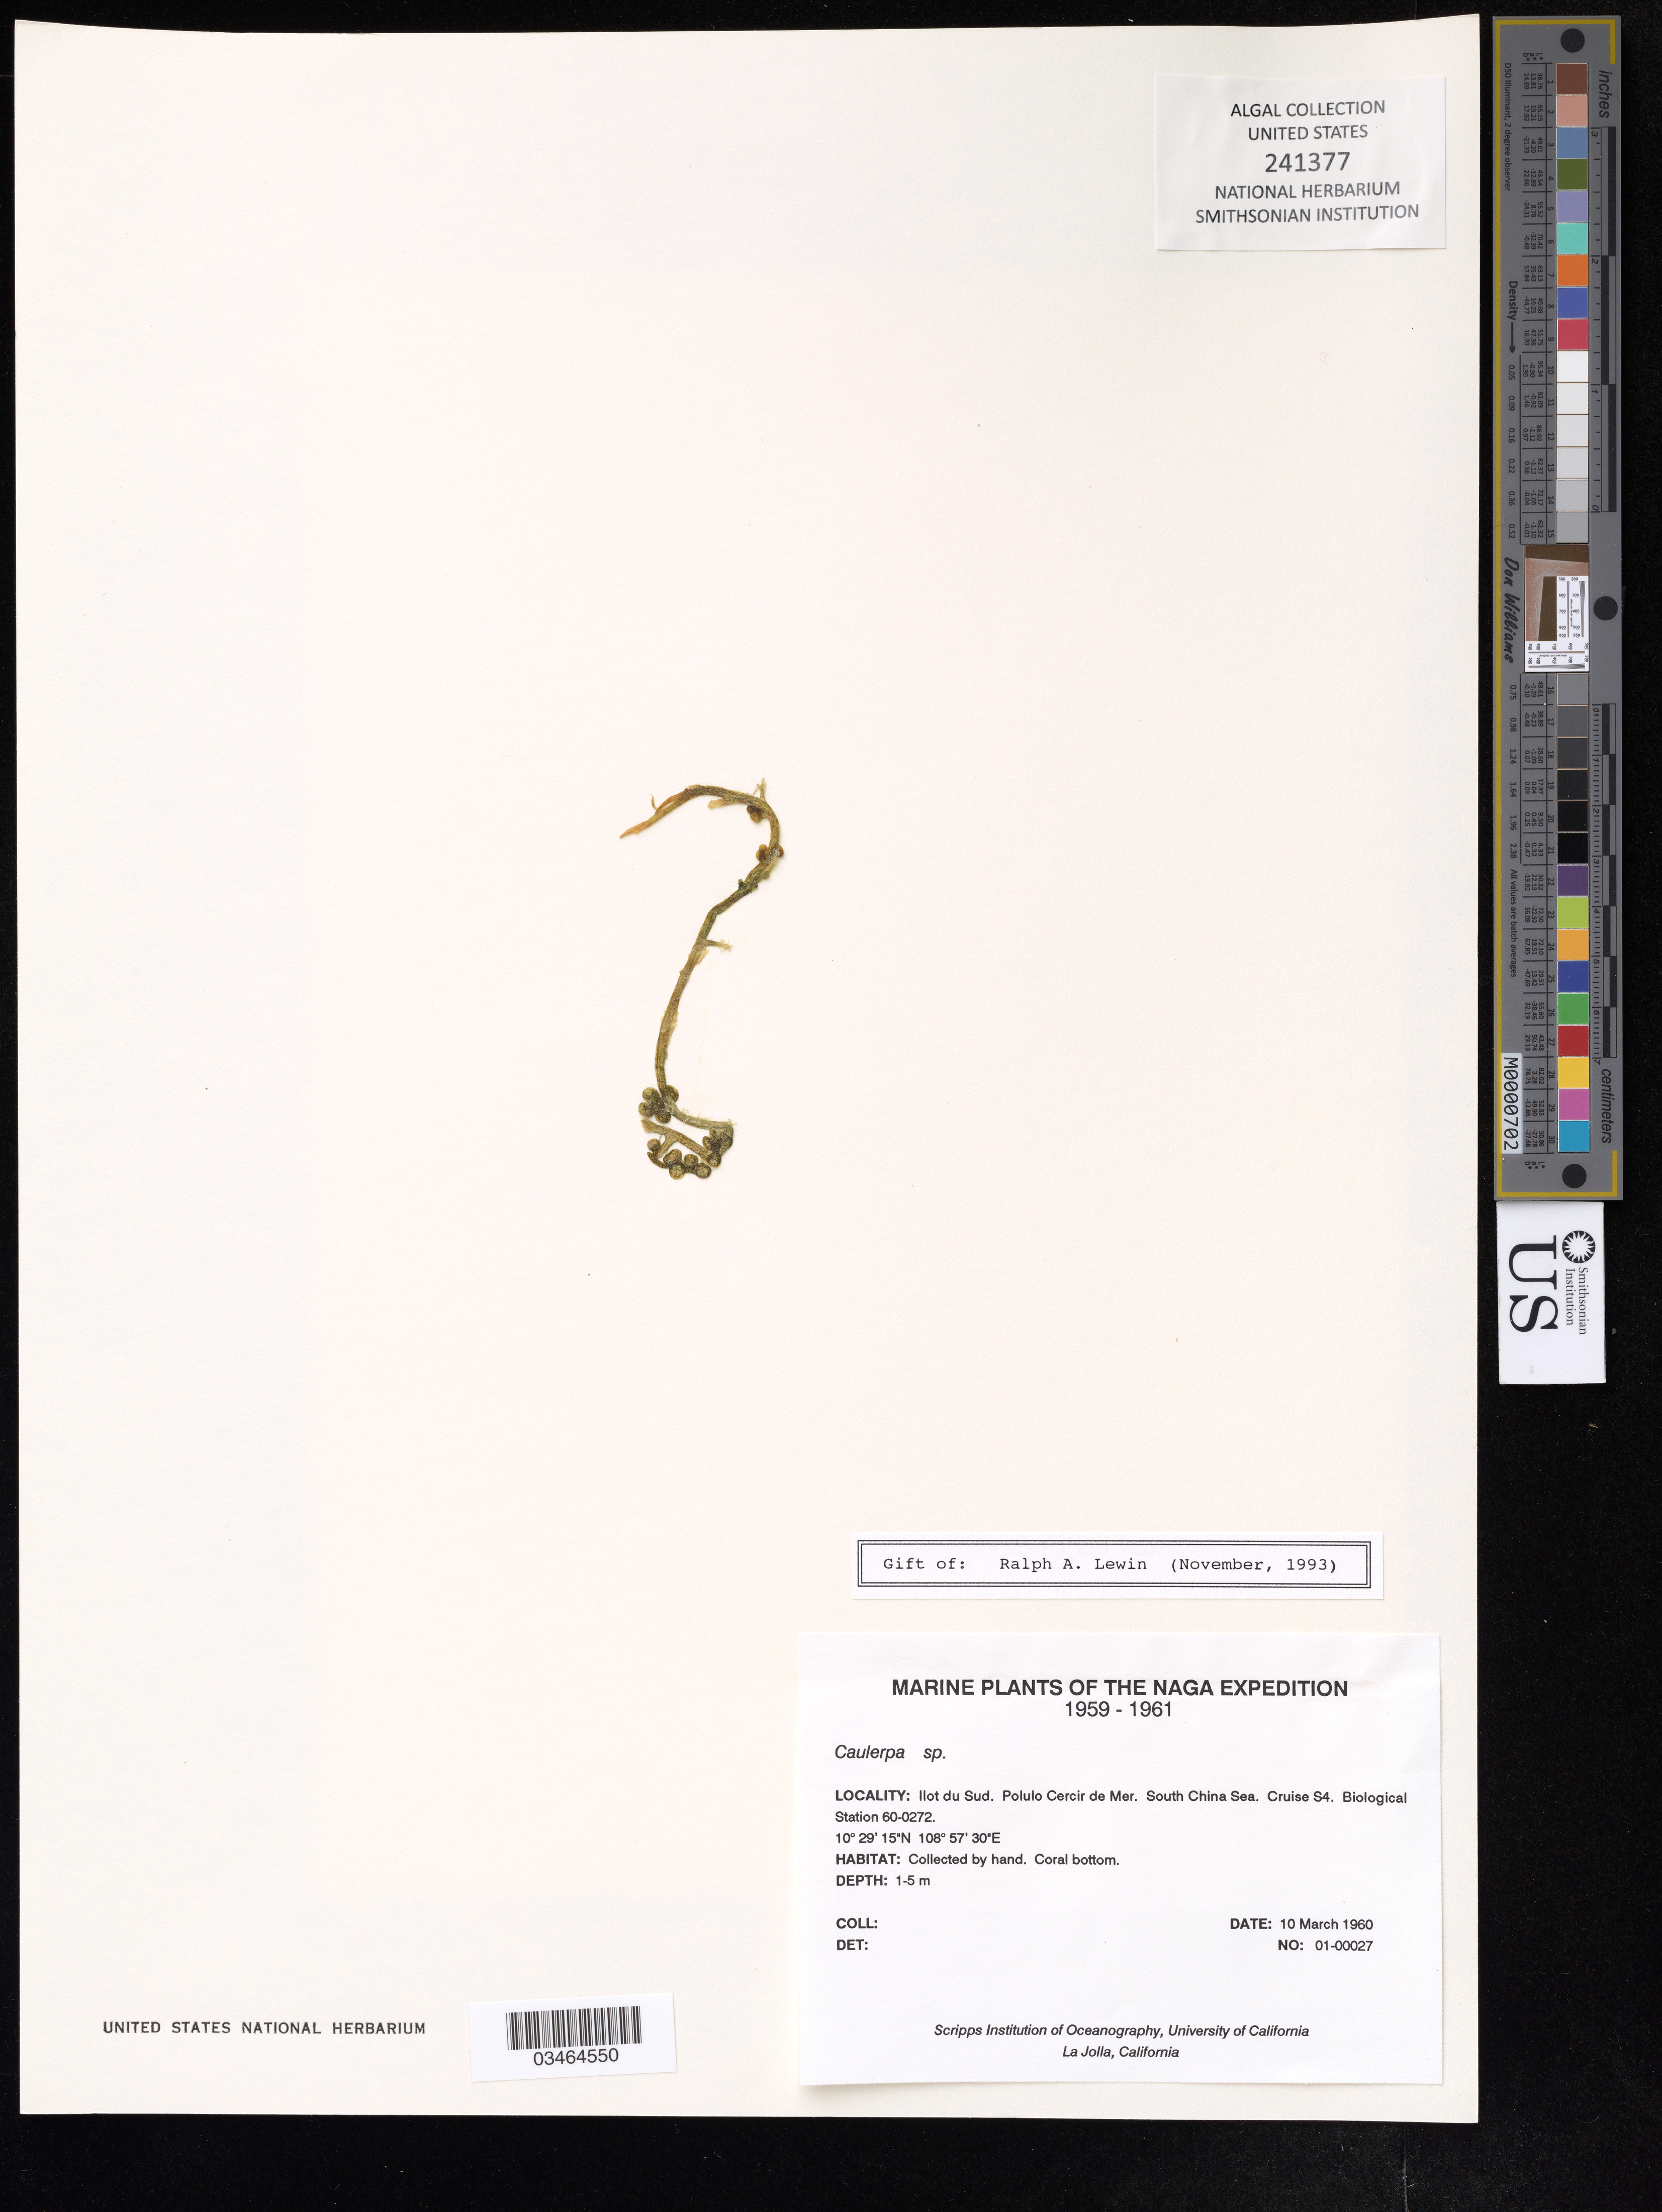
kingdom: Plantae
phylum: Chlorophyta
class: Ulvophyceae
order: Bryopsidales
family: Caulerpaceae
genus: Caulerpa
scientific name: Caulerpa sp.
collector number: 01-00027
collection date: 1960-03-10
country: China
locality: The Naga Expedition. Ilot du Sud. Polulu Cercir de Mer. South China Sea. Cruise S4. Biological Station 60-0272.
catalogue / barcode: US 241377